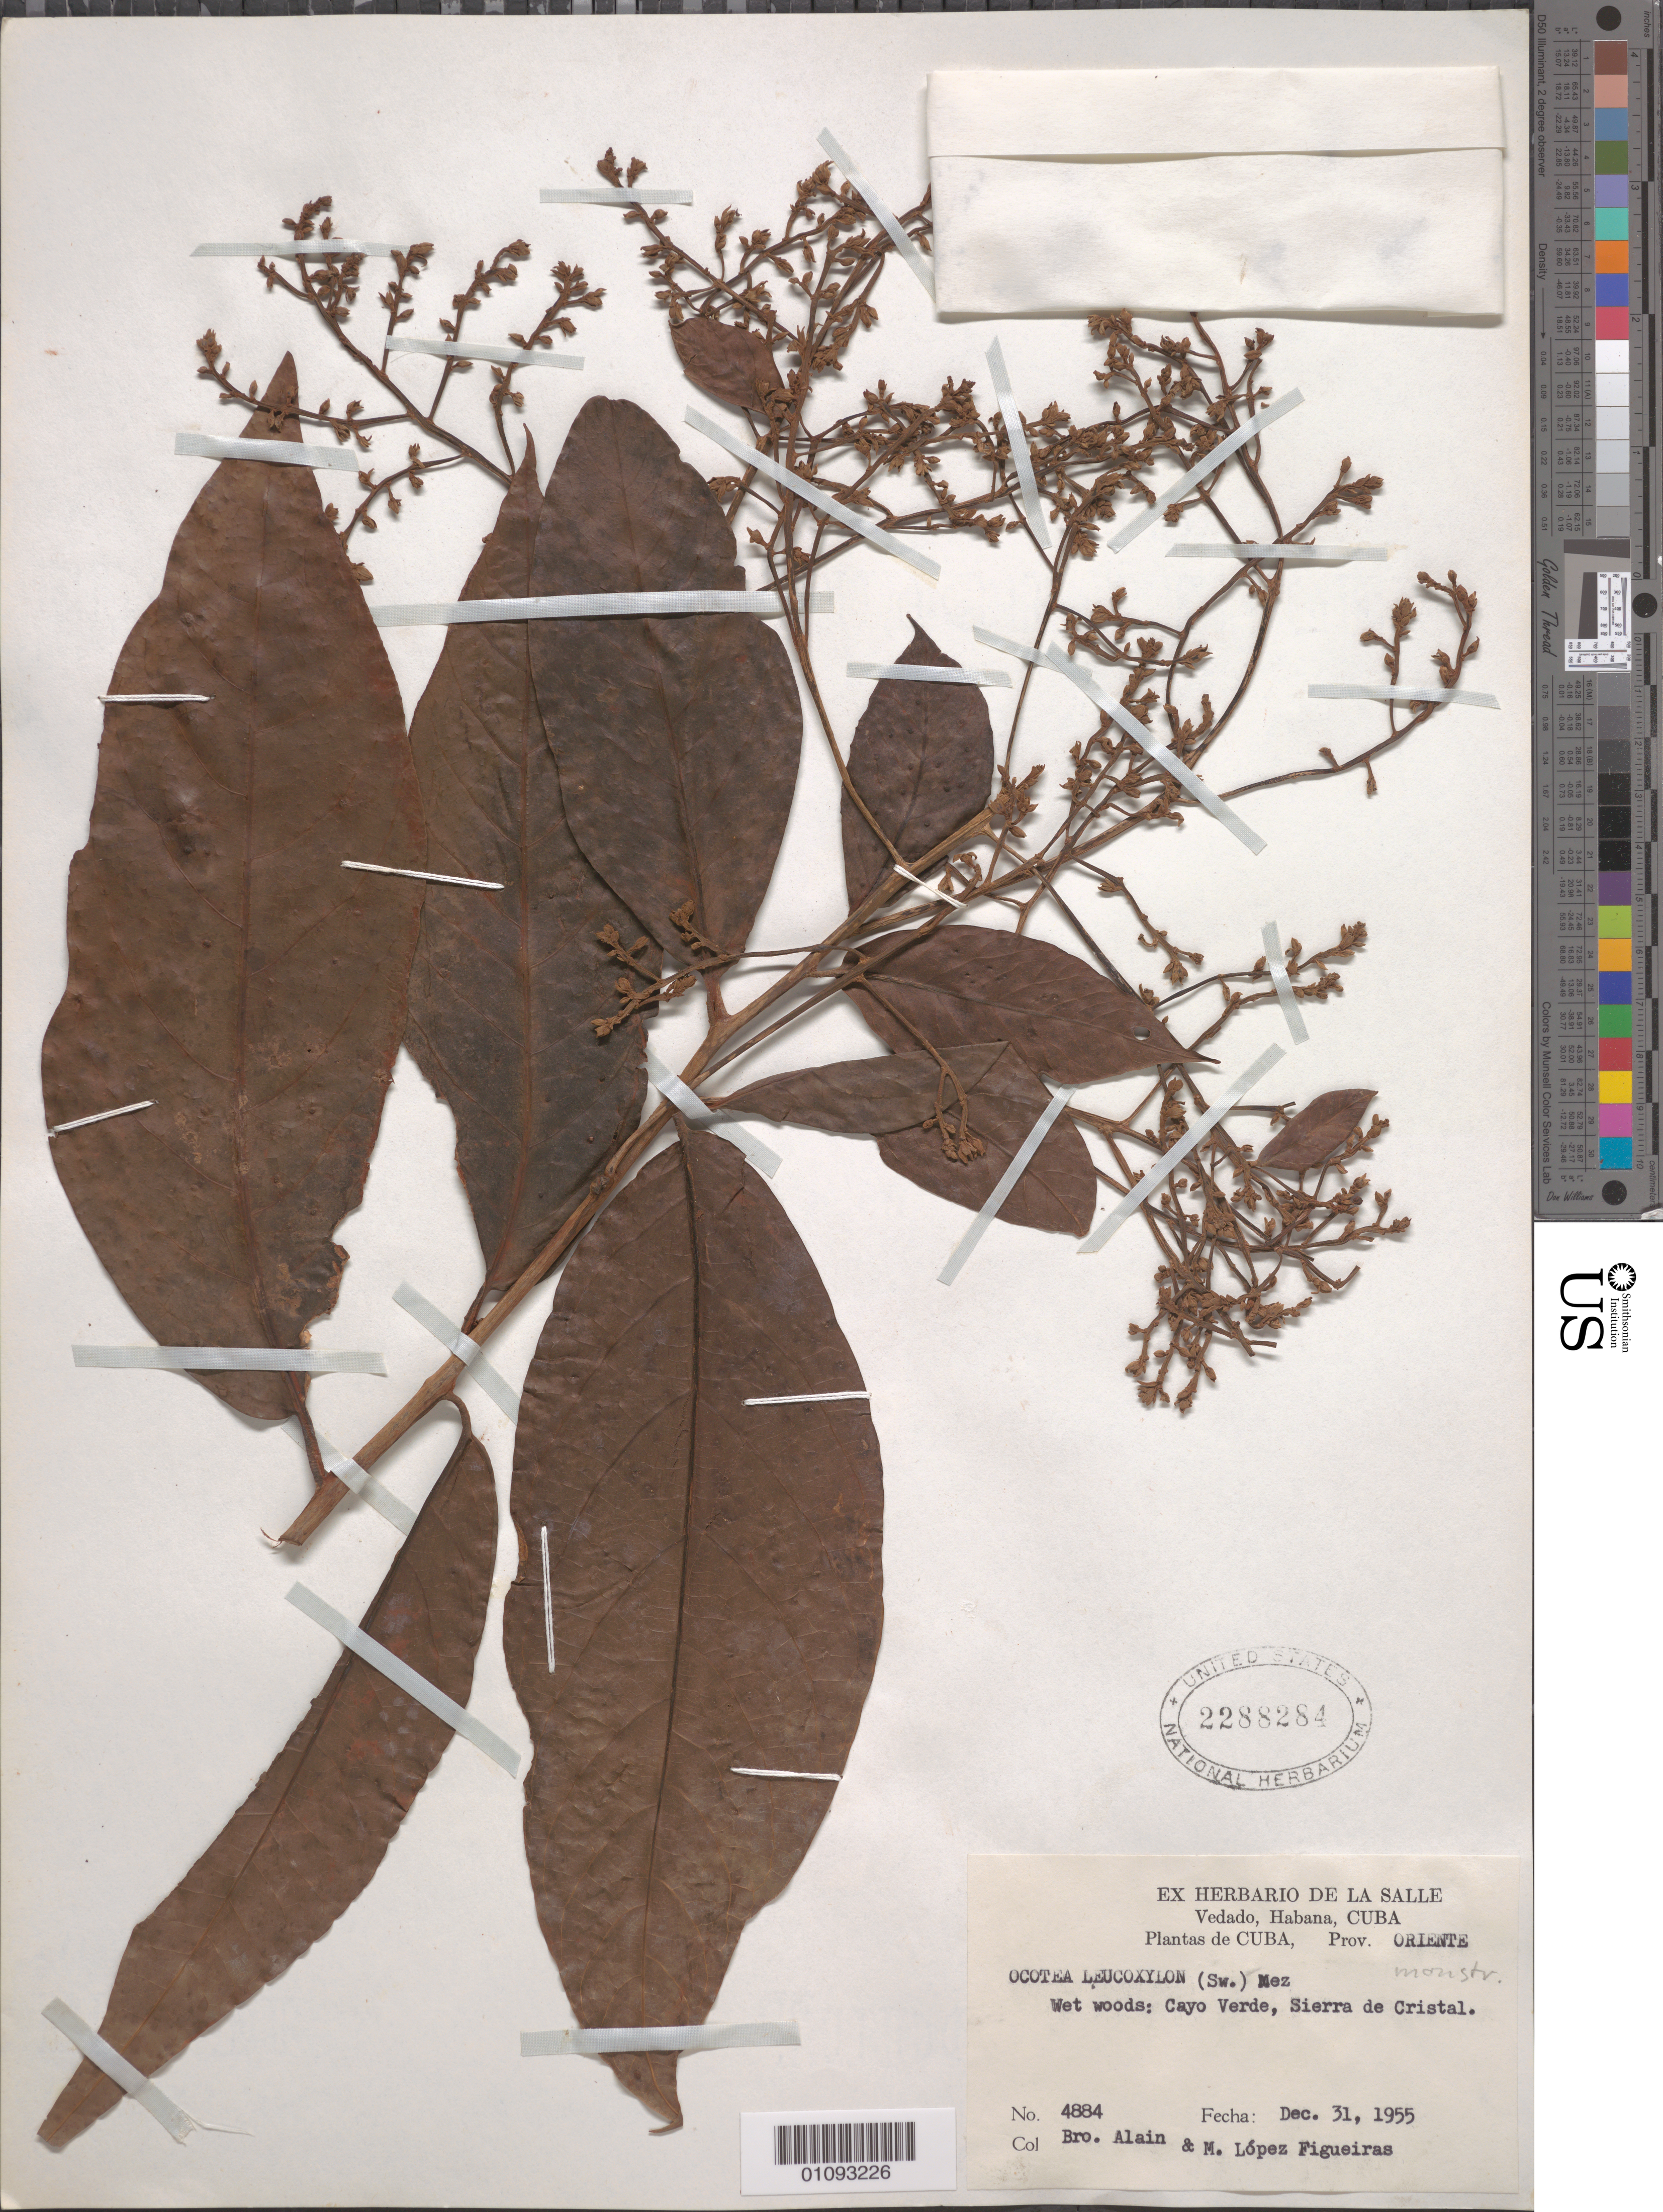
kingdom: Plantae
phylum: Tracheophyta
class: Magnoliopsida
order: Laurales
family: Lauraceae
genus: Ocotea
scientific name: Ocotea leucoxylon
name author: (Sw.) Laness.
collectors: A. H. Liogier & M. López Figueiras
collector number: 4884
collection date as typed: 31 Dec 1955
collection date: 1955-12-31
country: Cuba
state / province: Oriente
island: Cuba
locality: Cayo Verde, Sierra de Cristal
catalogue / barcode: US 2288284